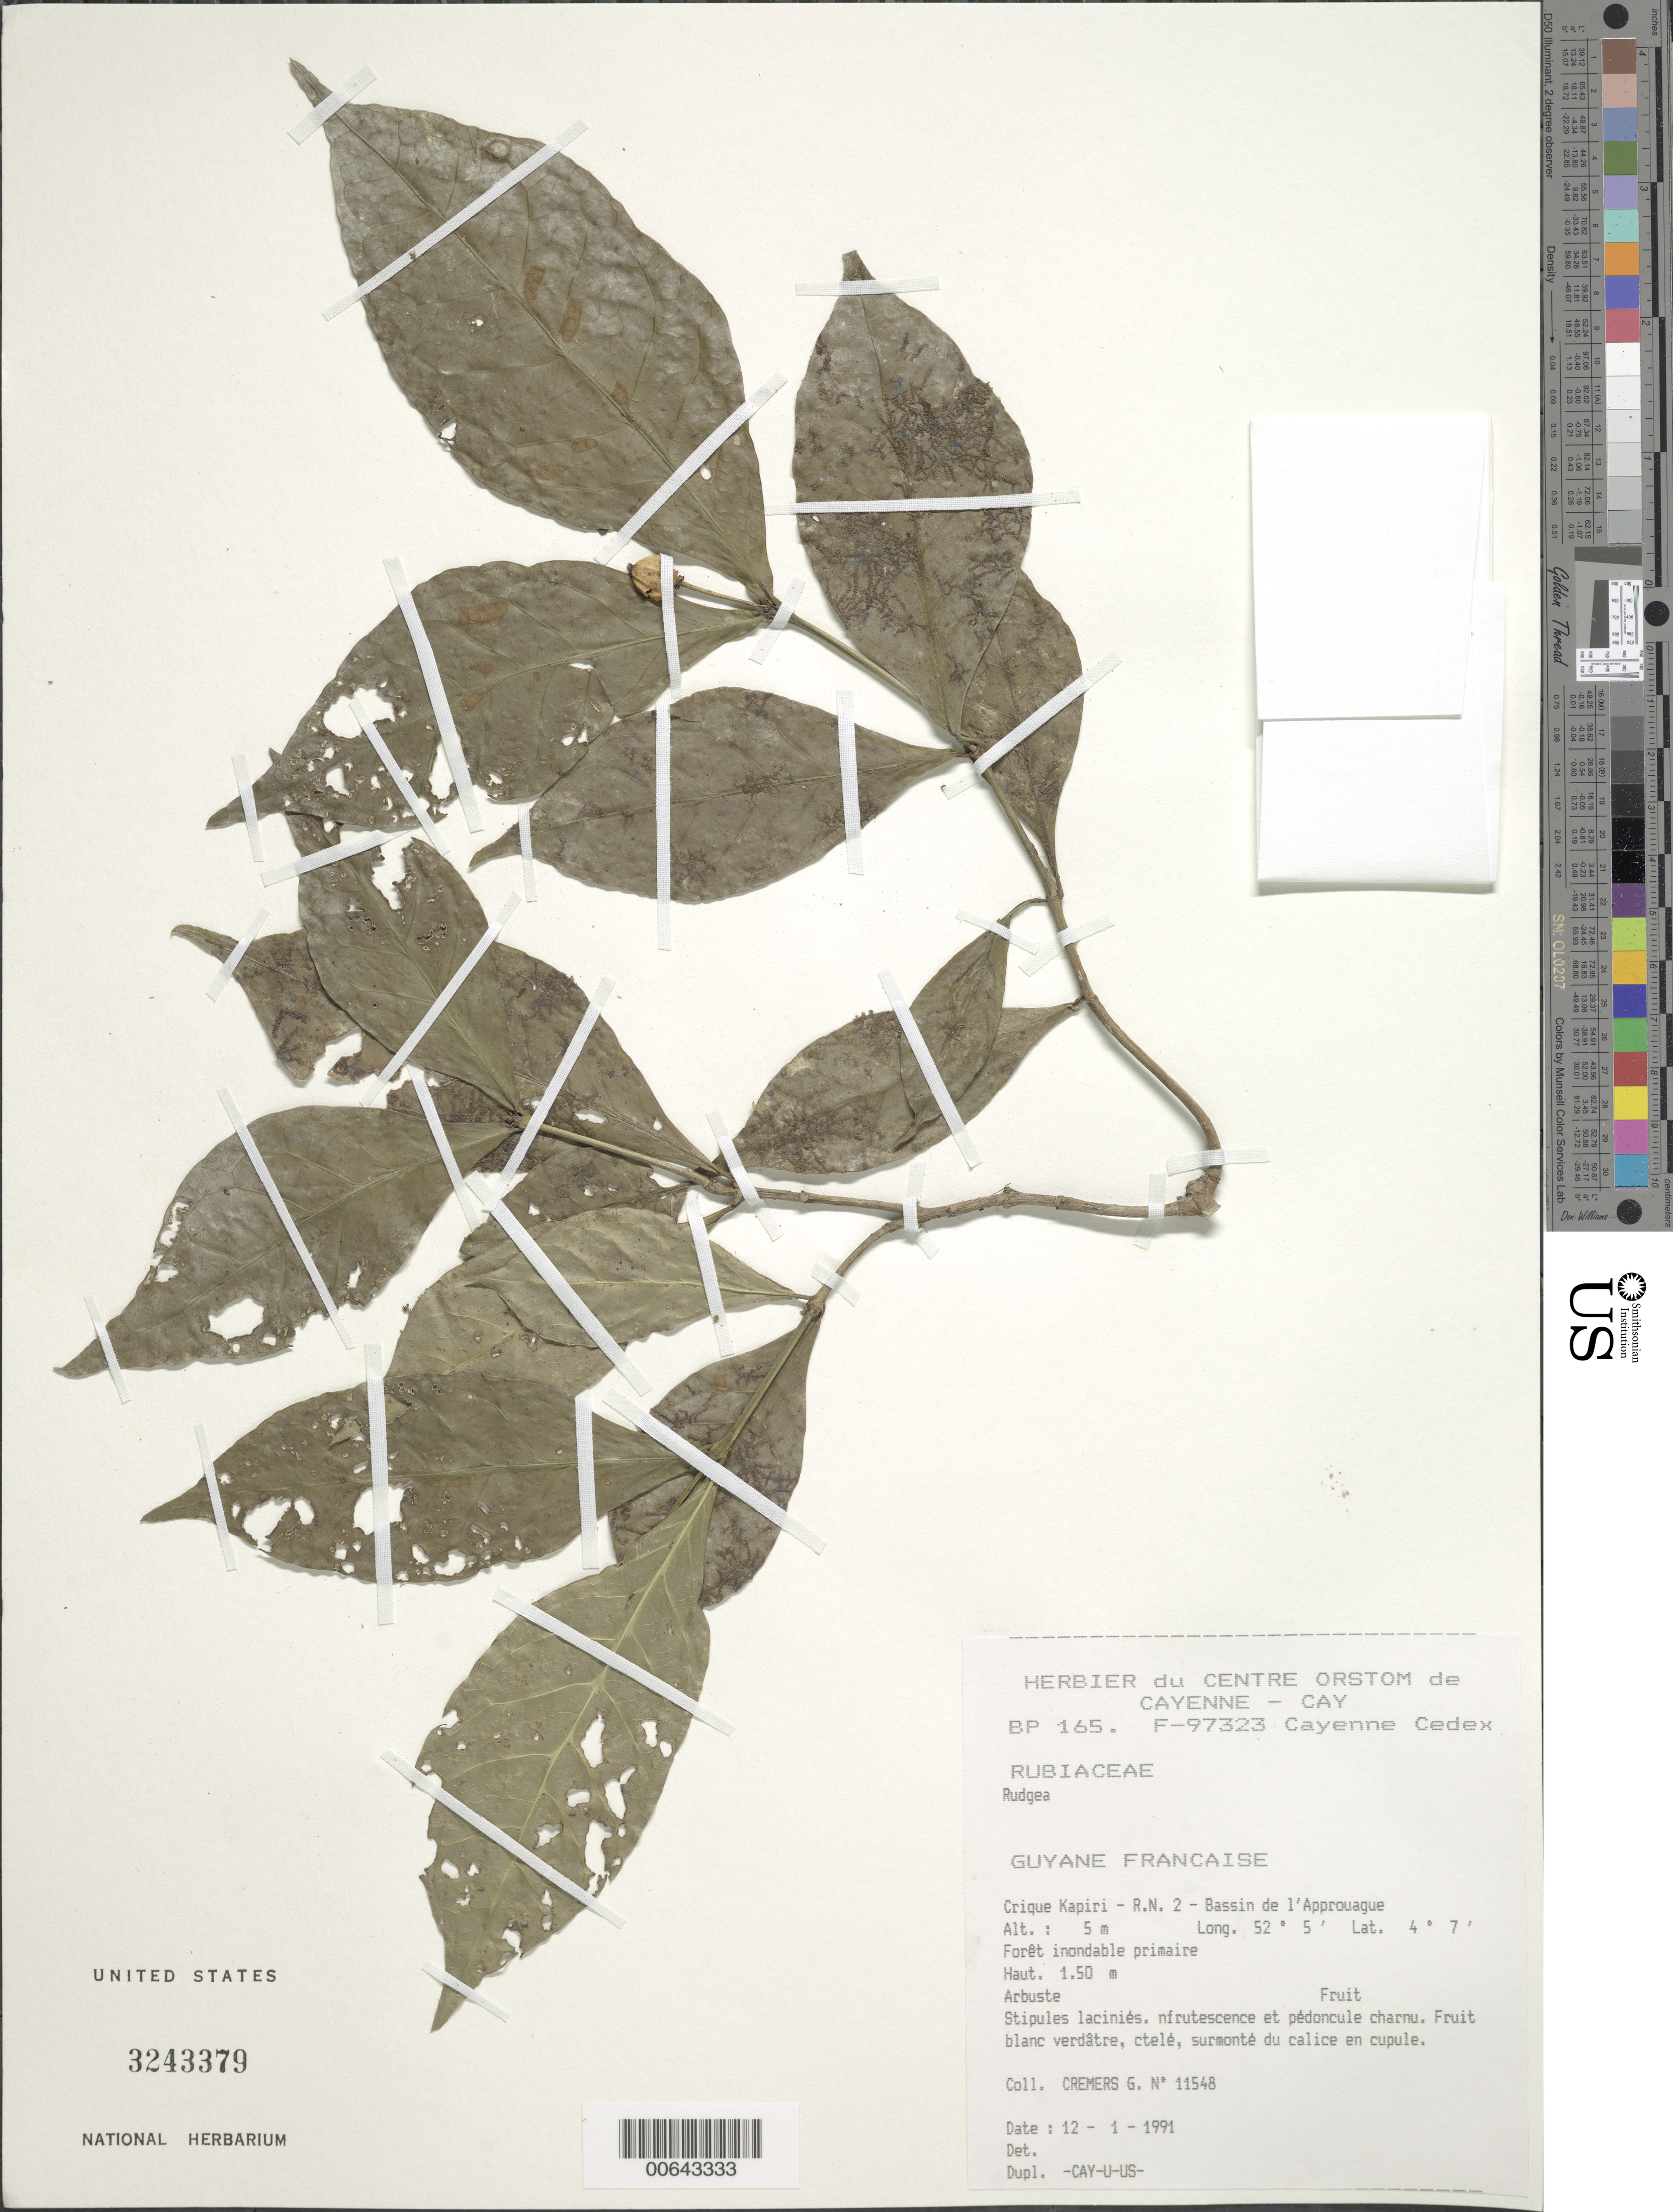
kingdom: Plantae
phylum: Tracheophyta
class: Magnoliopsida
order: Gentianales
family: Rubiaceae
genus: Rudgea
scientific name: Rudgea sp.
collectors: G. Cremers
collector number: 11548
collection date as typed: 12-Jan-91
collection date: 1991-01-12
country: French Guiana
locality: Crique Kapiri, R.N. 2, Bassin de l'Approuague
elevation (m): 5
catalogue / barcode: US 3243379